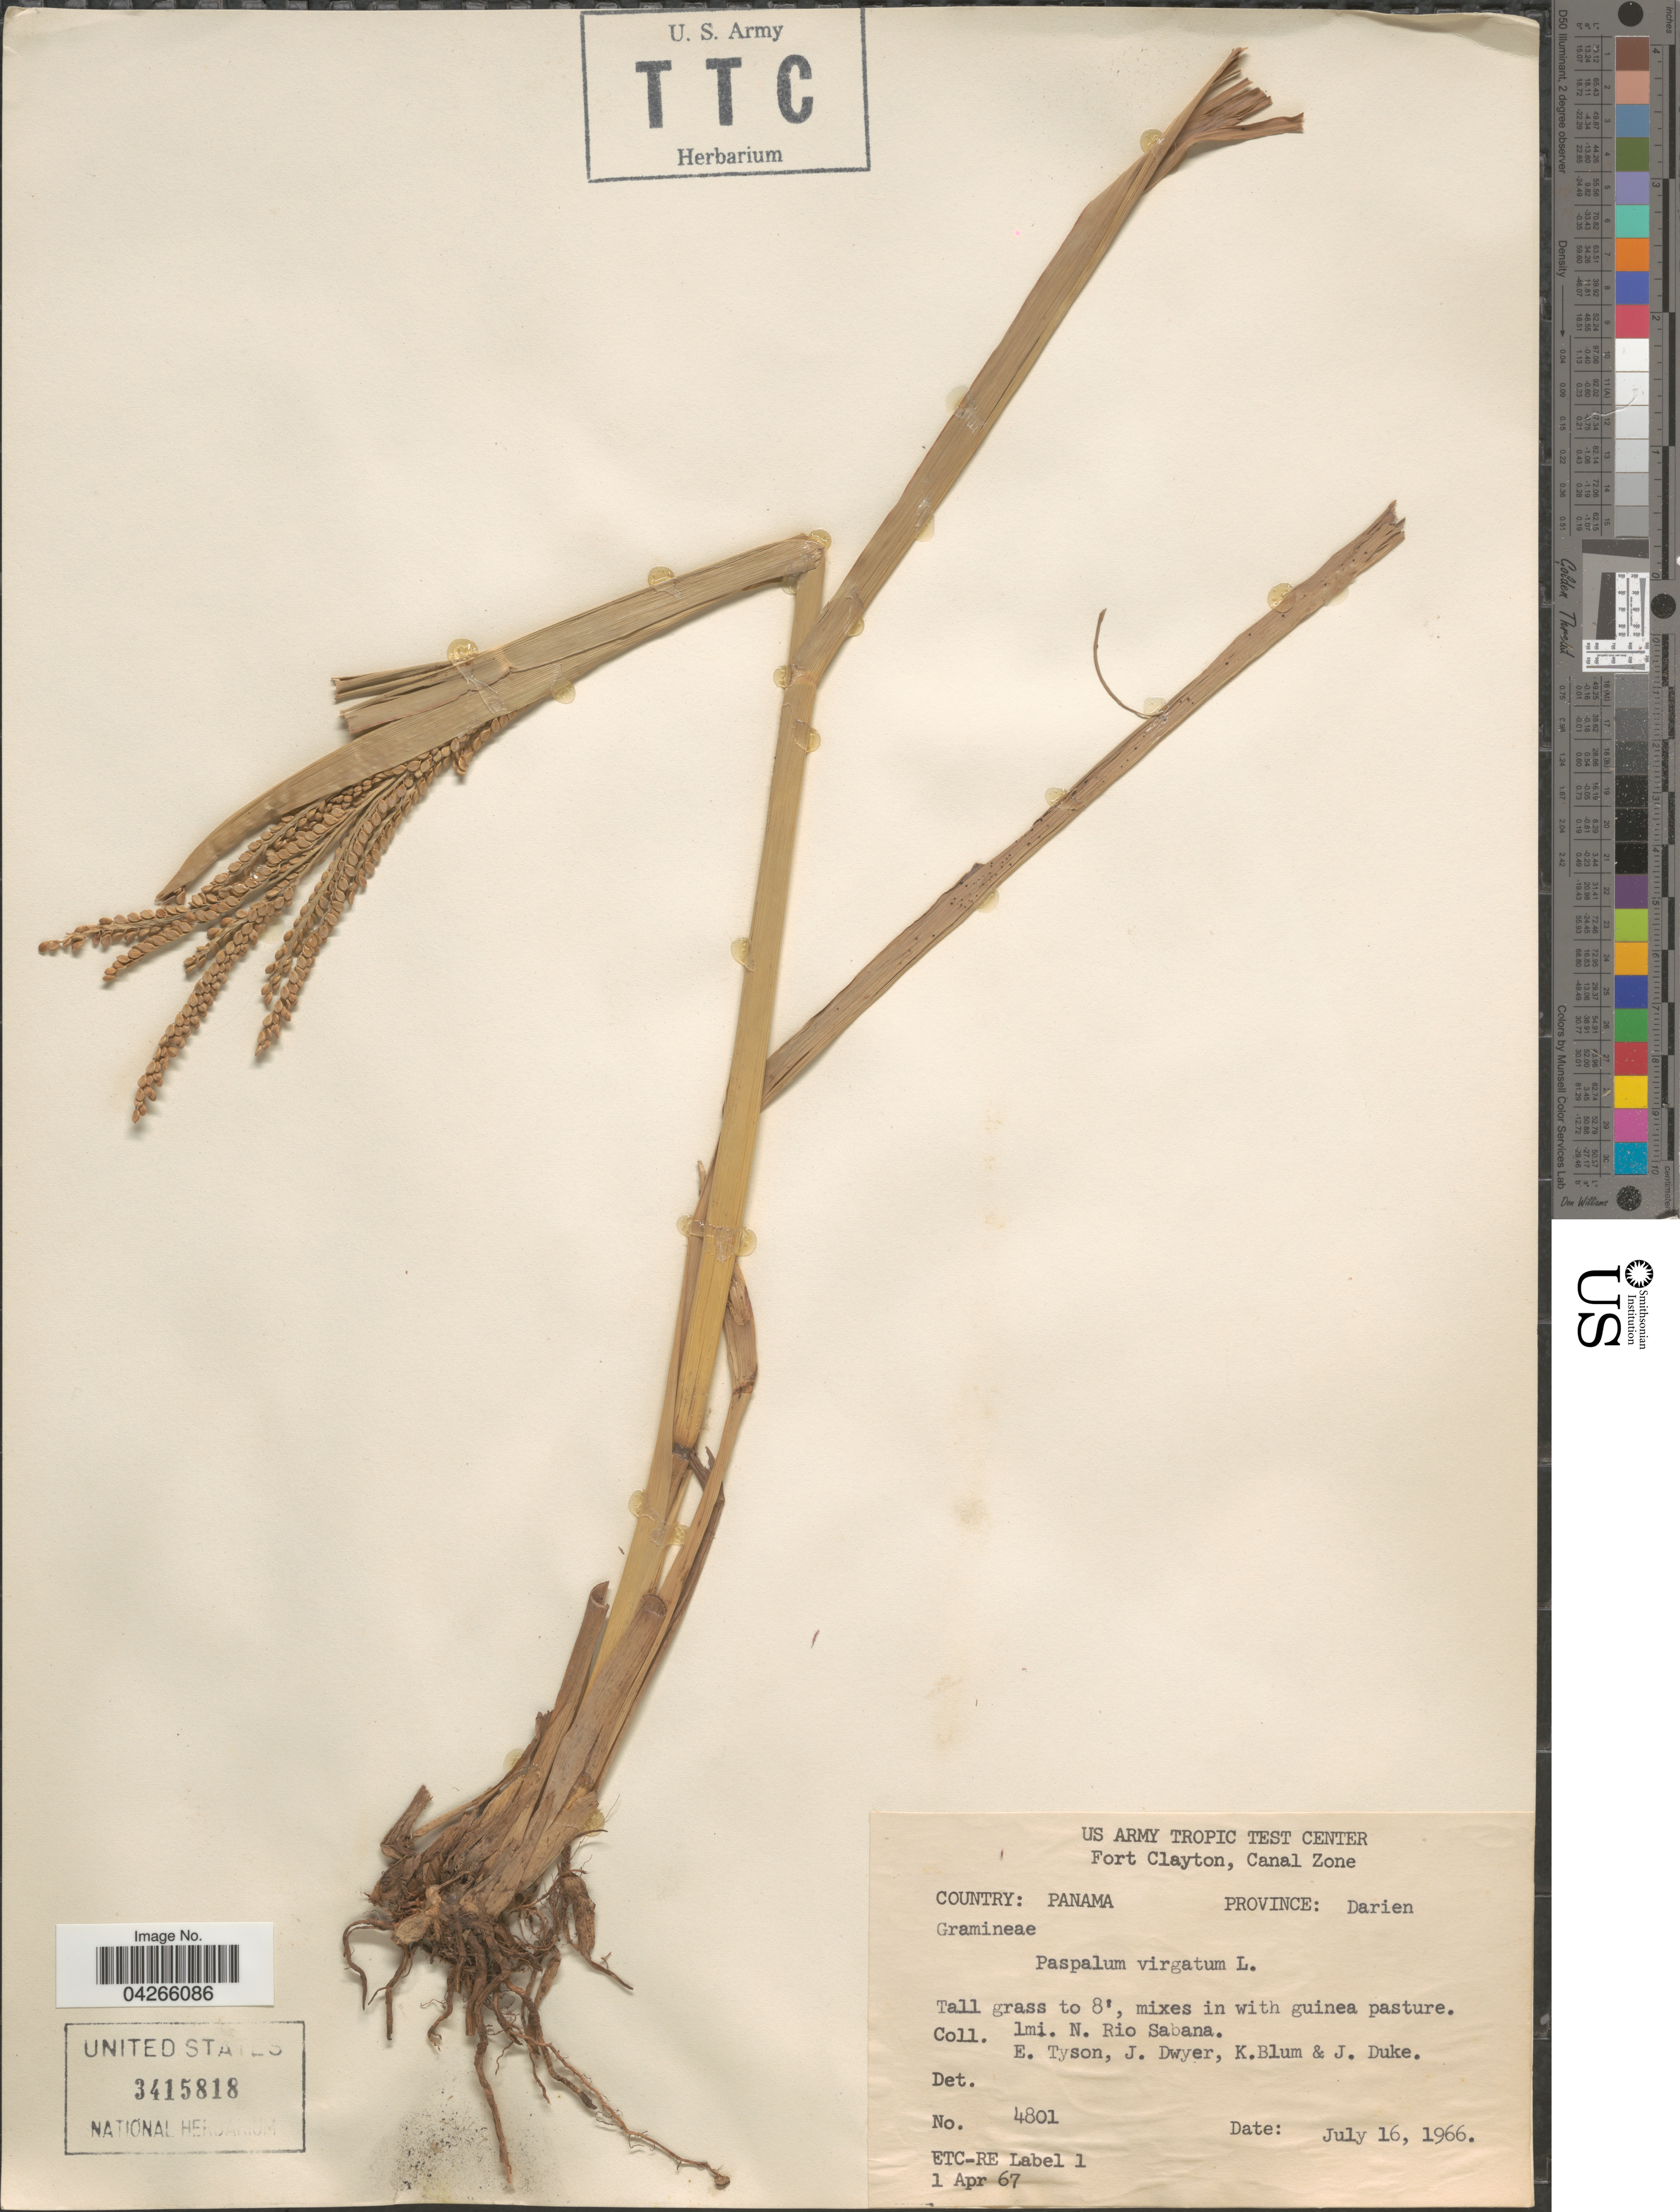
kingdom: Plantae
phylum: Tracheophyta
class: Liliopsida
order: Poales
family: Poaceae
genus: Paspalum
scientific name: Paspalum virgatum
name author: L.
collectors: E. Tyson, J. Dwyer, K. Blum & J. Duke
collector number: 4801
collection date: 1966-07-16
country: Panama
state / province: Darien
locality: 1 mi. N. Rio Sabana.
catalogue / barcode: US 3415818